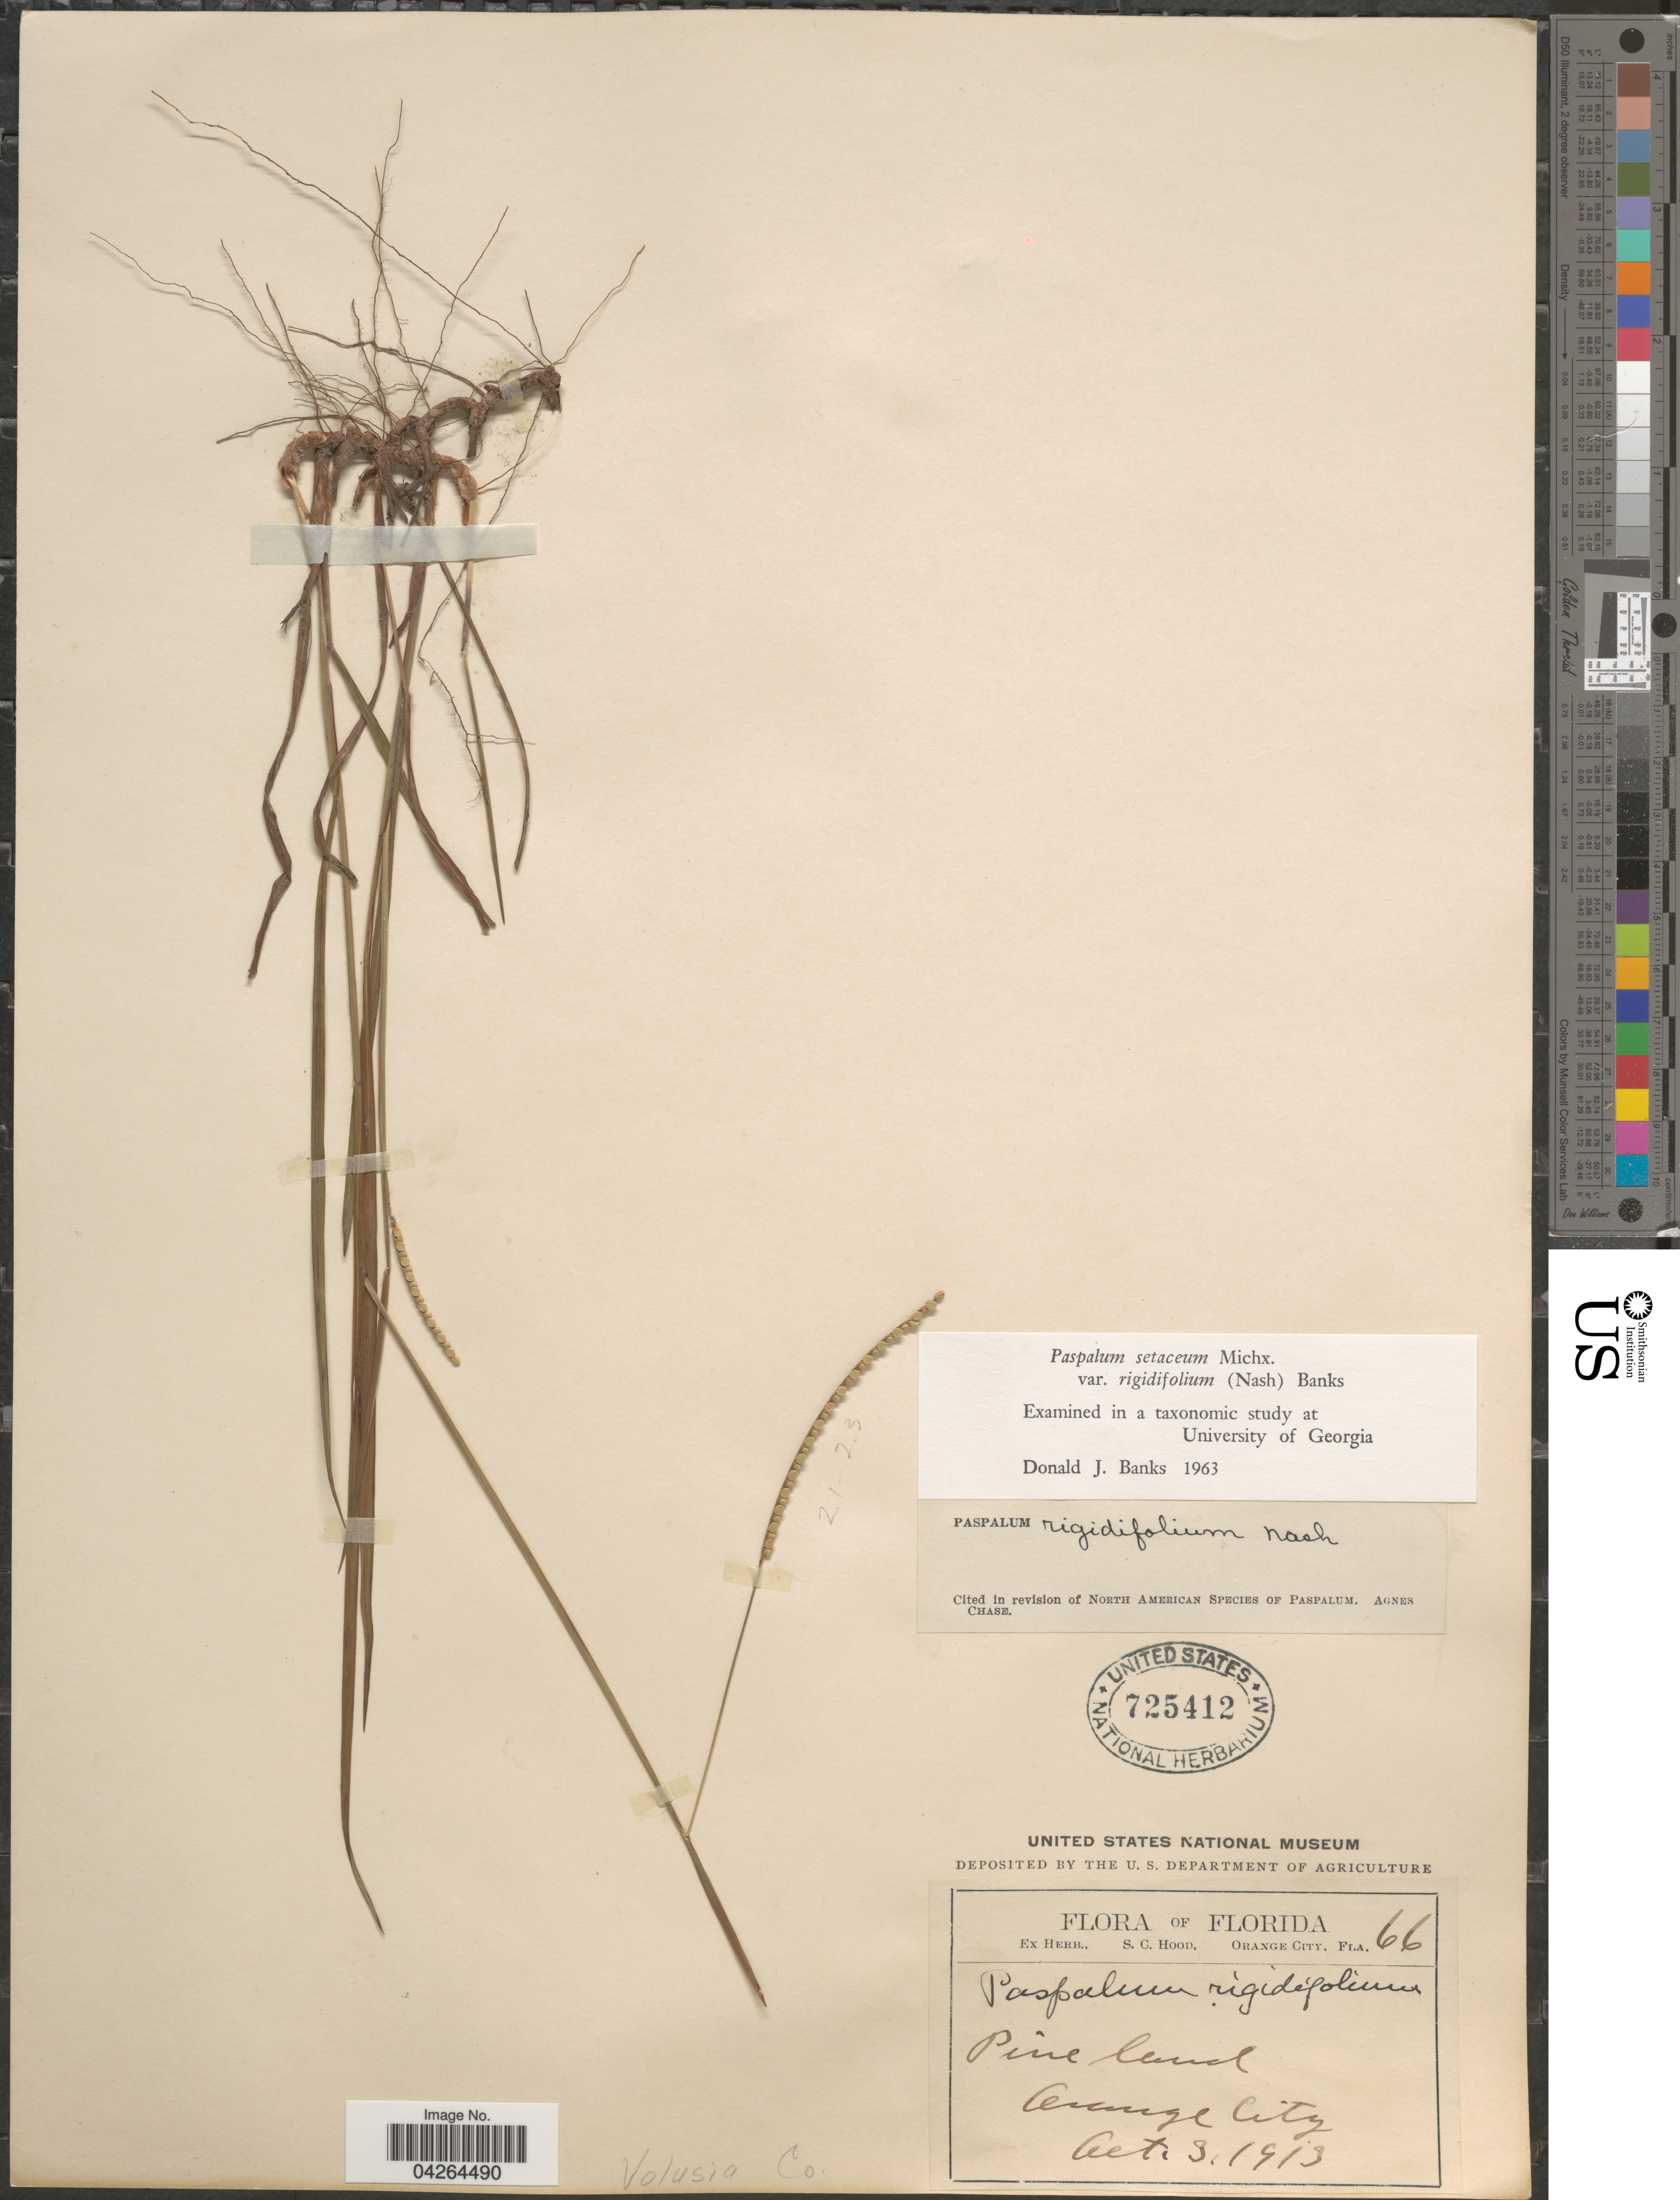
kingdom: Plantae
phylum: Tracheophyta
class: Liliopsida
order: Poales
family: Poaceae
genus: Paspalum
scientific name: Paspalum setaceum var. rigidifolium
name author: (Nash) D.J. Banks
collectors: Ex herb. S. C. Hood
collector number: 66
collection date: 1913-10-03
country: United States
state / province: Florida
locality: Pine land. Orange City. Volusia Co.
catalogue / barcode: US 725412